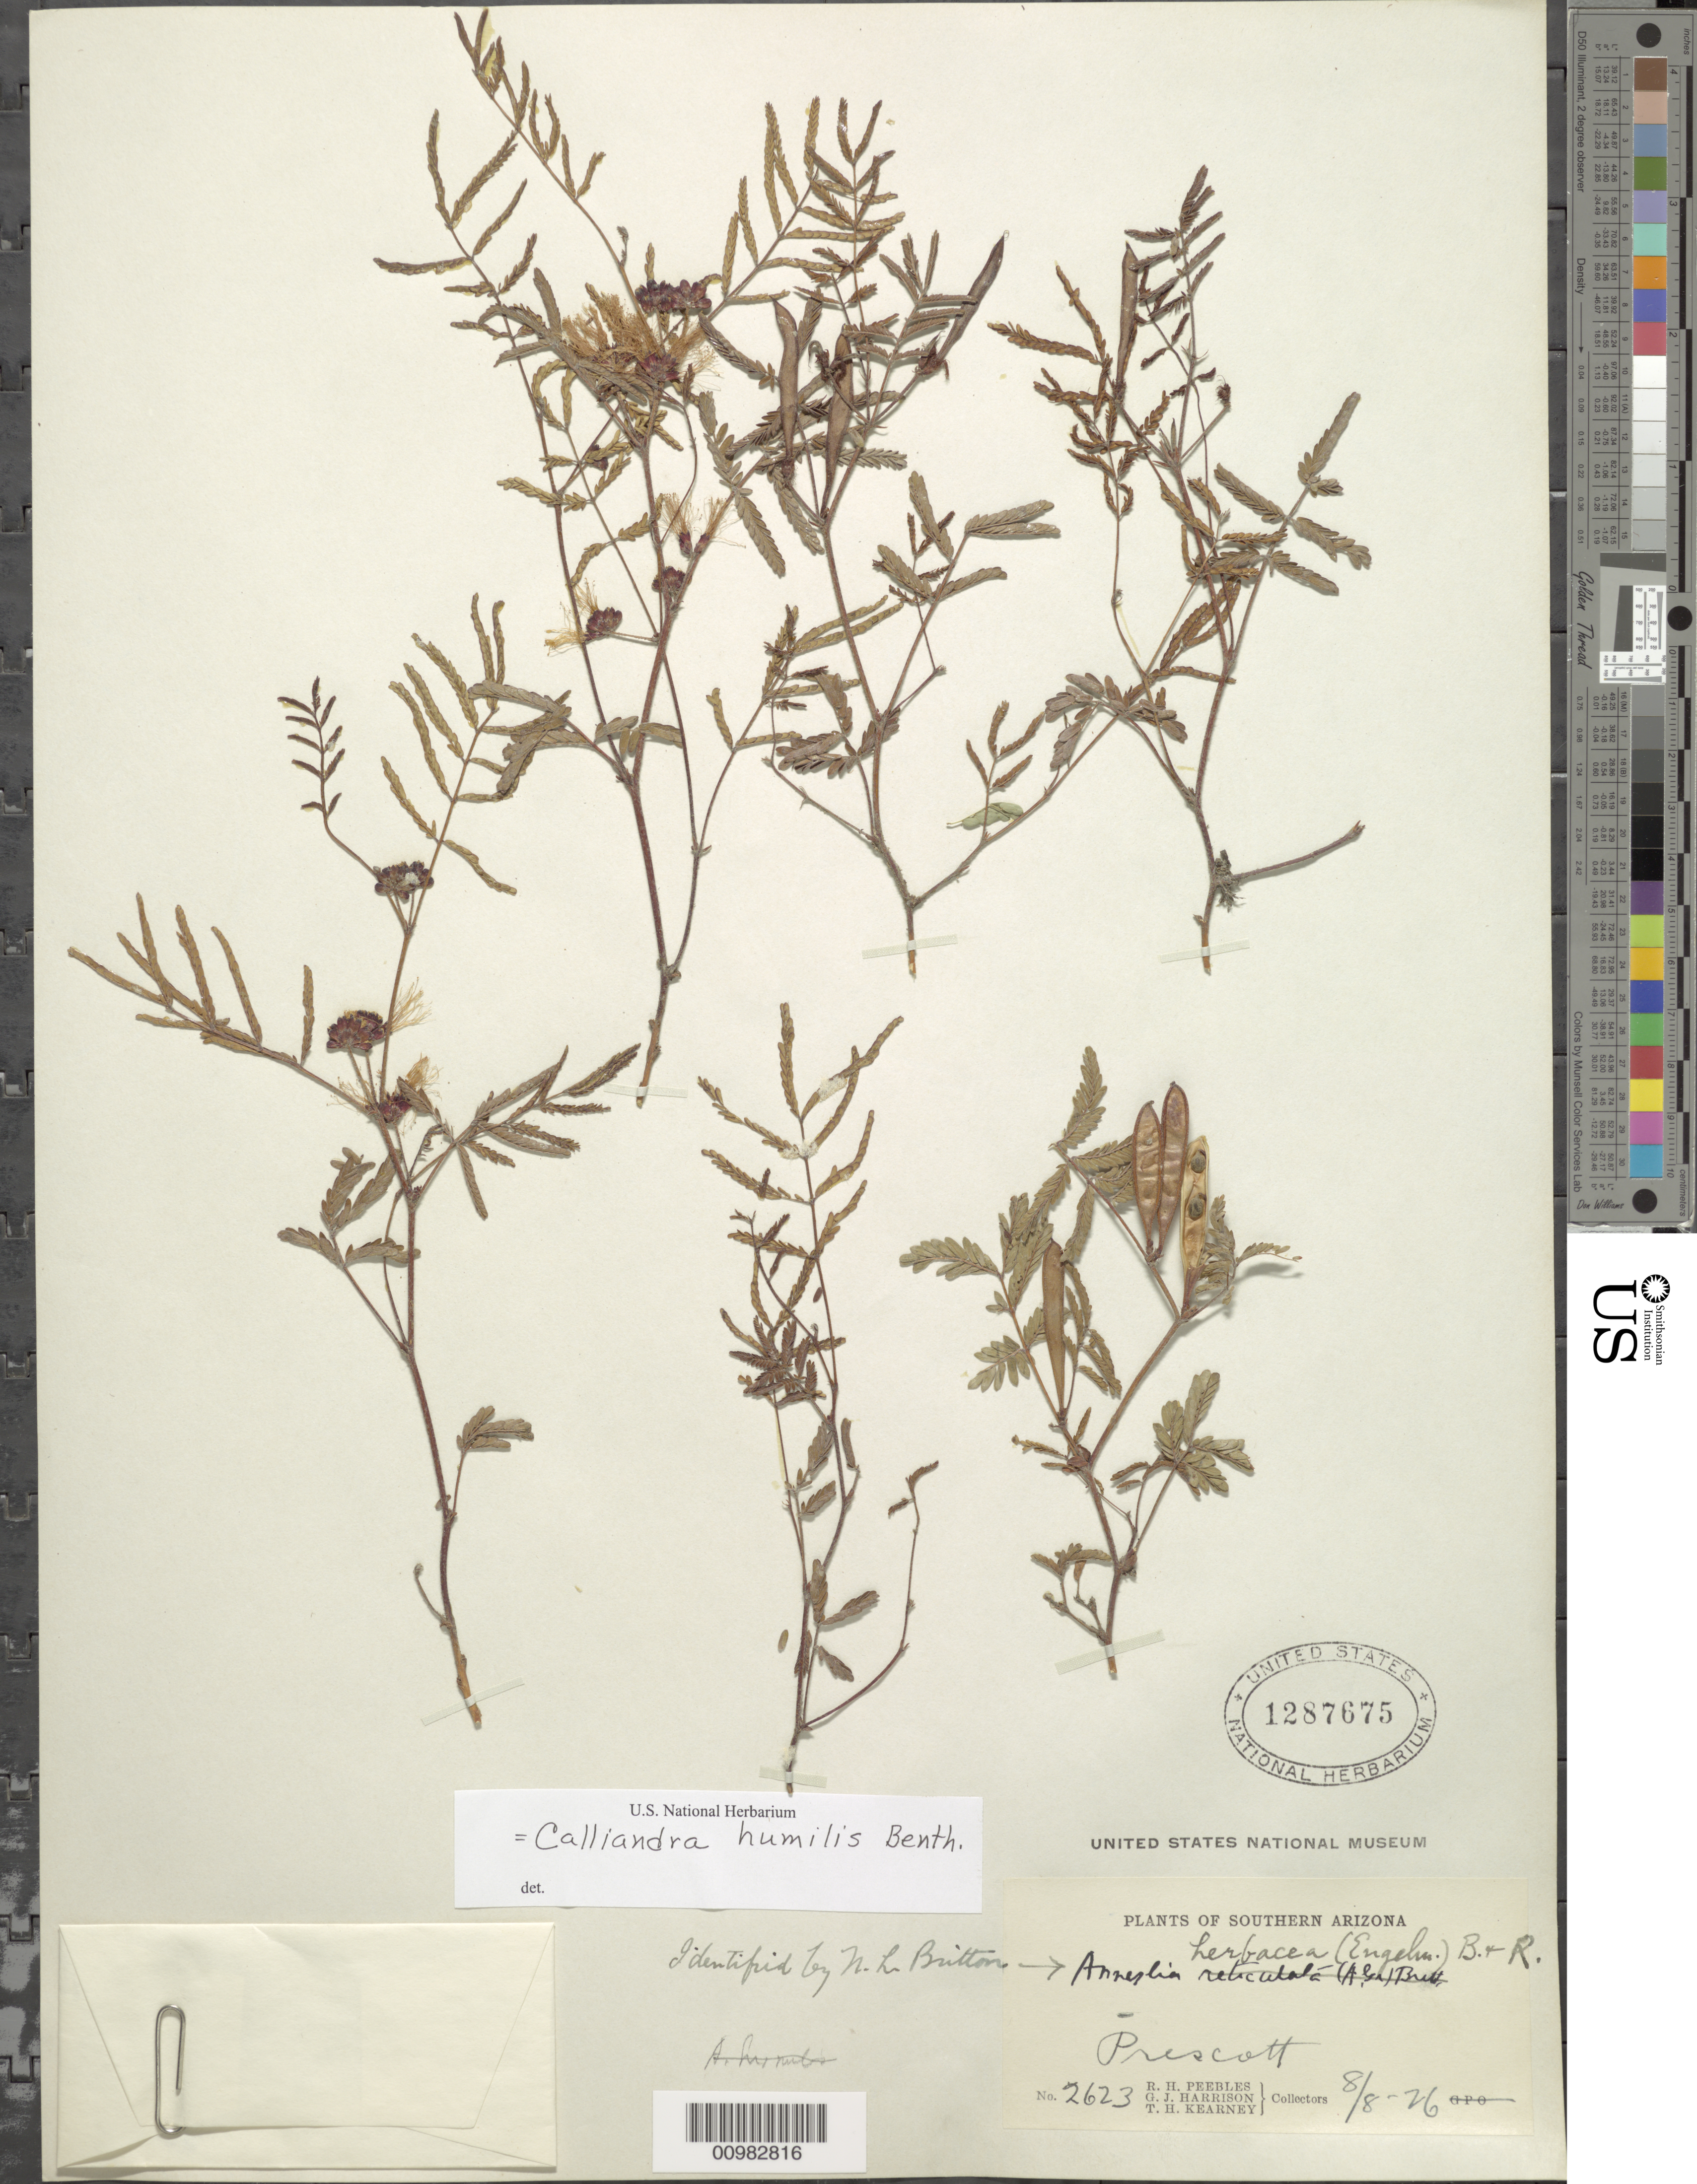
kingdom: Plantae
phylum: Tracheophyta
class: Magnoliopsida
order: Fabales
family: Fabaceae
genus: Calliandra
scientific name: Calliandra humilis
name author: Benth.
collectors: R. H. Peebles & G. J. Harrison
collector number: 2623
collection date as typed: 08 Aug 1926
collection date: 1926-08-08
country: United States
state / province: Arizona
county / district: Yavapai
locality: Prescott.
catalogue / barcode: US 1287675